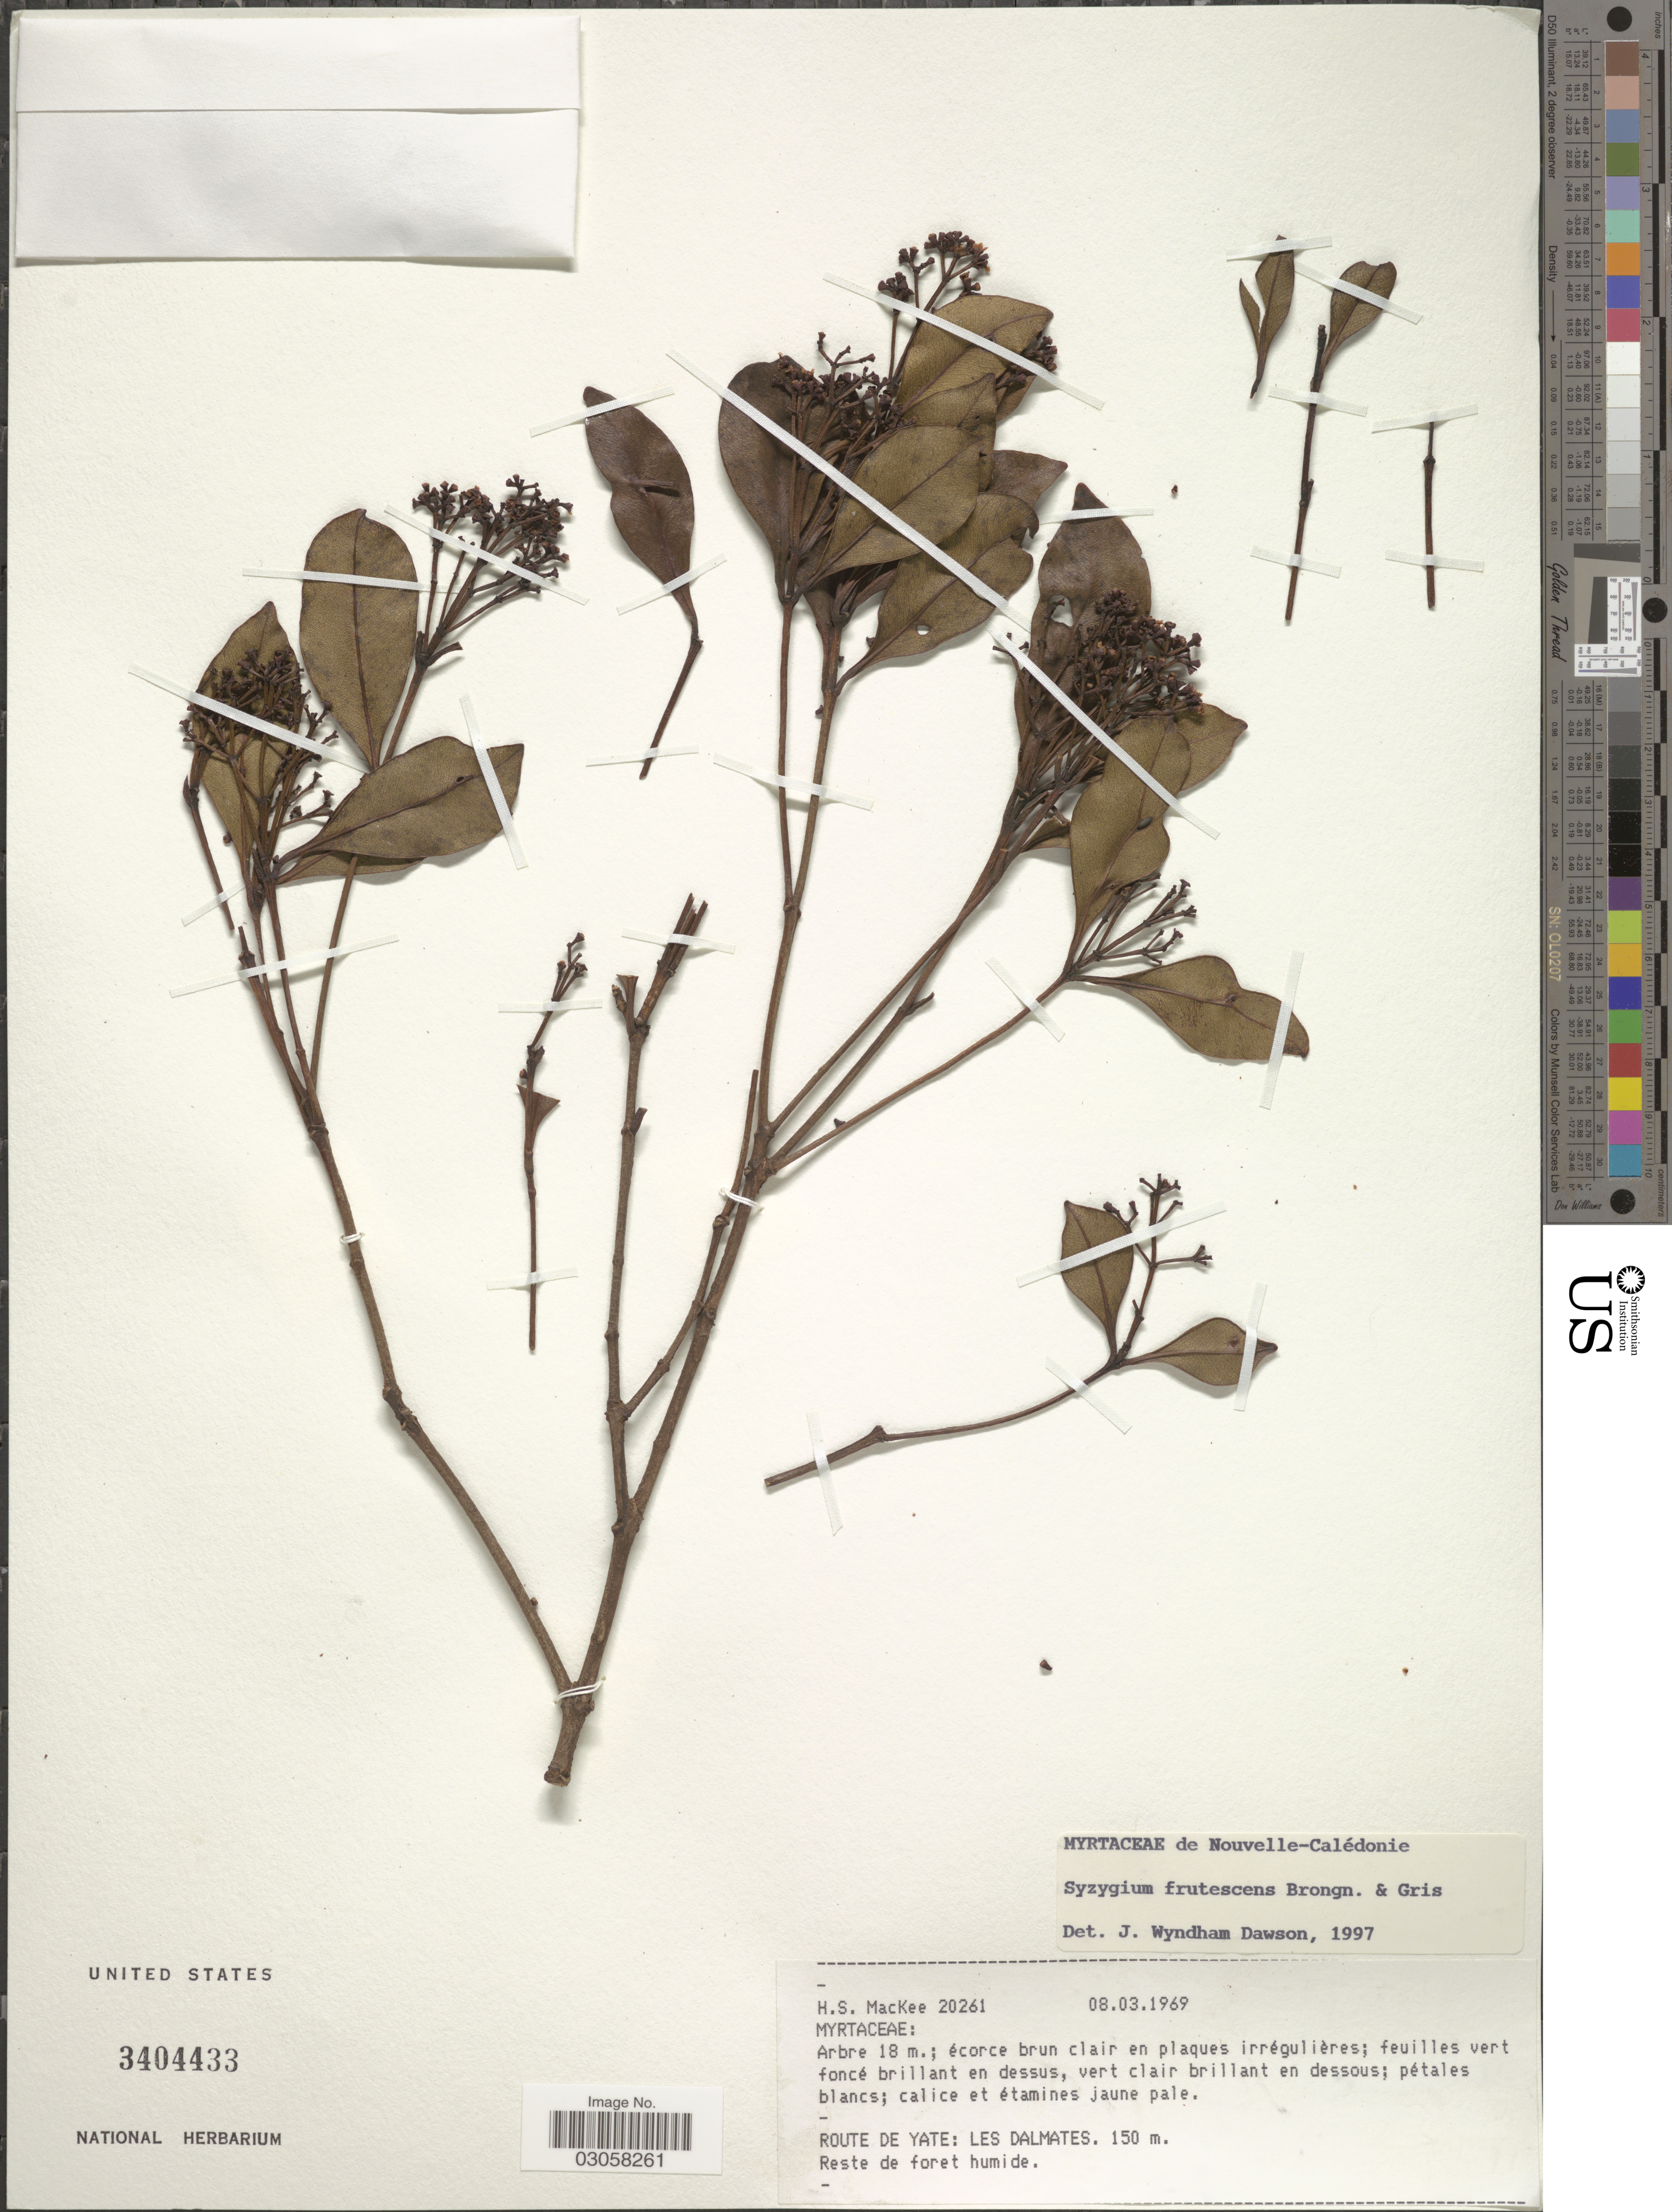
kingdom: Plantae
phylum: Tracheophyta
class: Magnoliopsida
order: Myrtales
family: Myrtaceae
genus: Syzygium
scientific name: Syzygium frutescens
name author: Brongn. & Gris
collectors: H. Mackee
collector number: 20261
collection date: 1969-03-08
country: New Caledonia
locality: Nouvelle-Calédonie. Route de Yate: Les Dalmates.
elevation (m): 150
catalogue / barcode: US 3404433